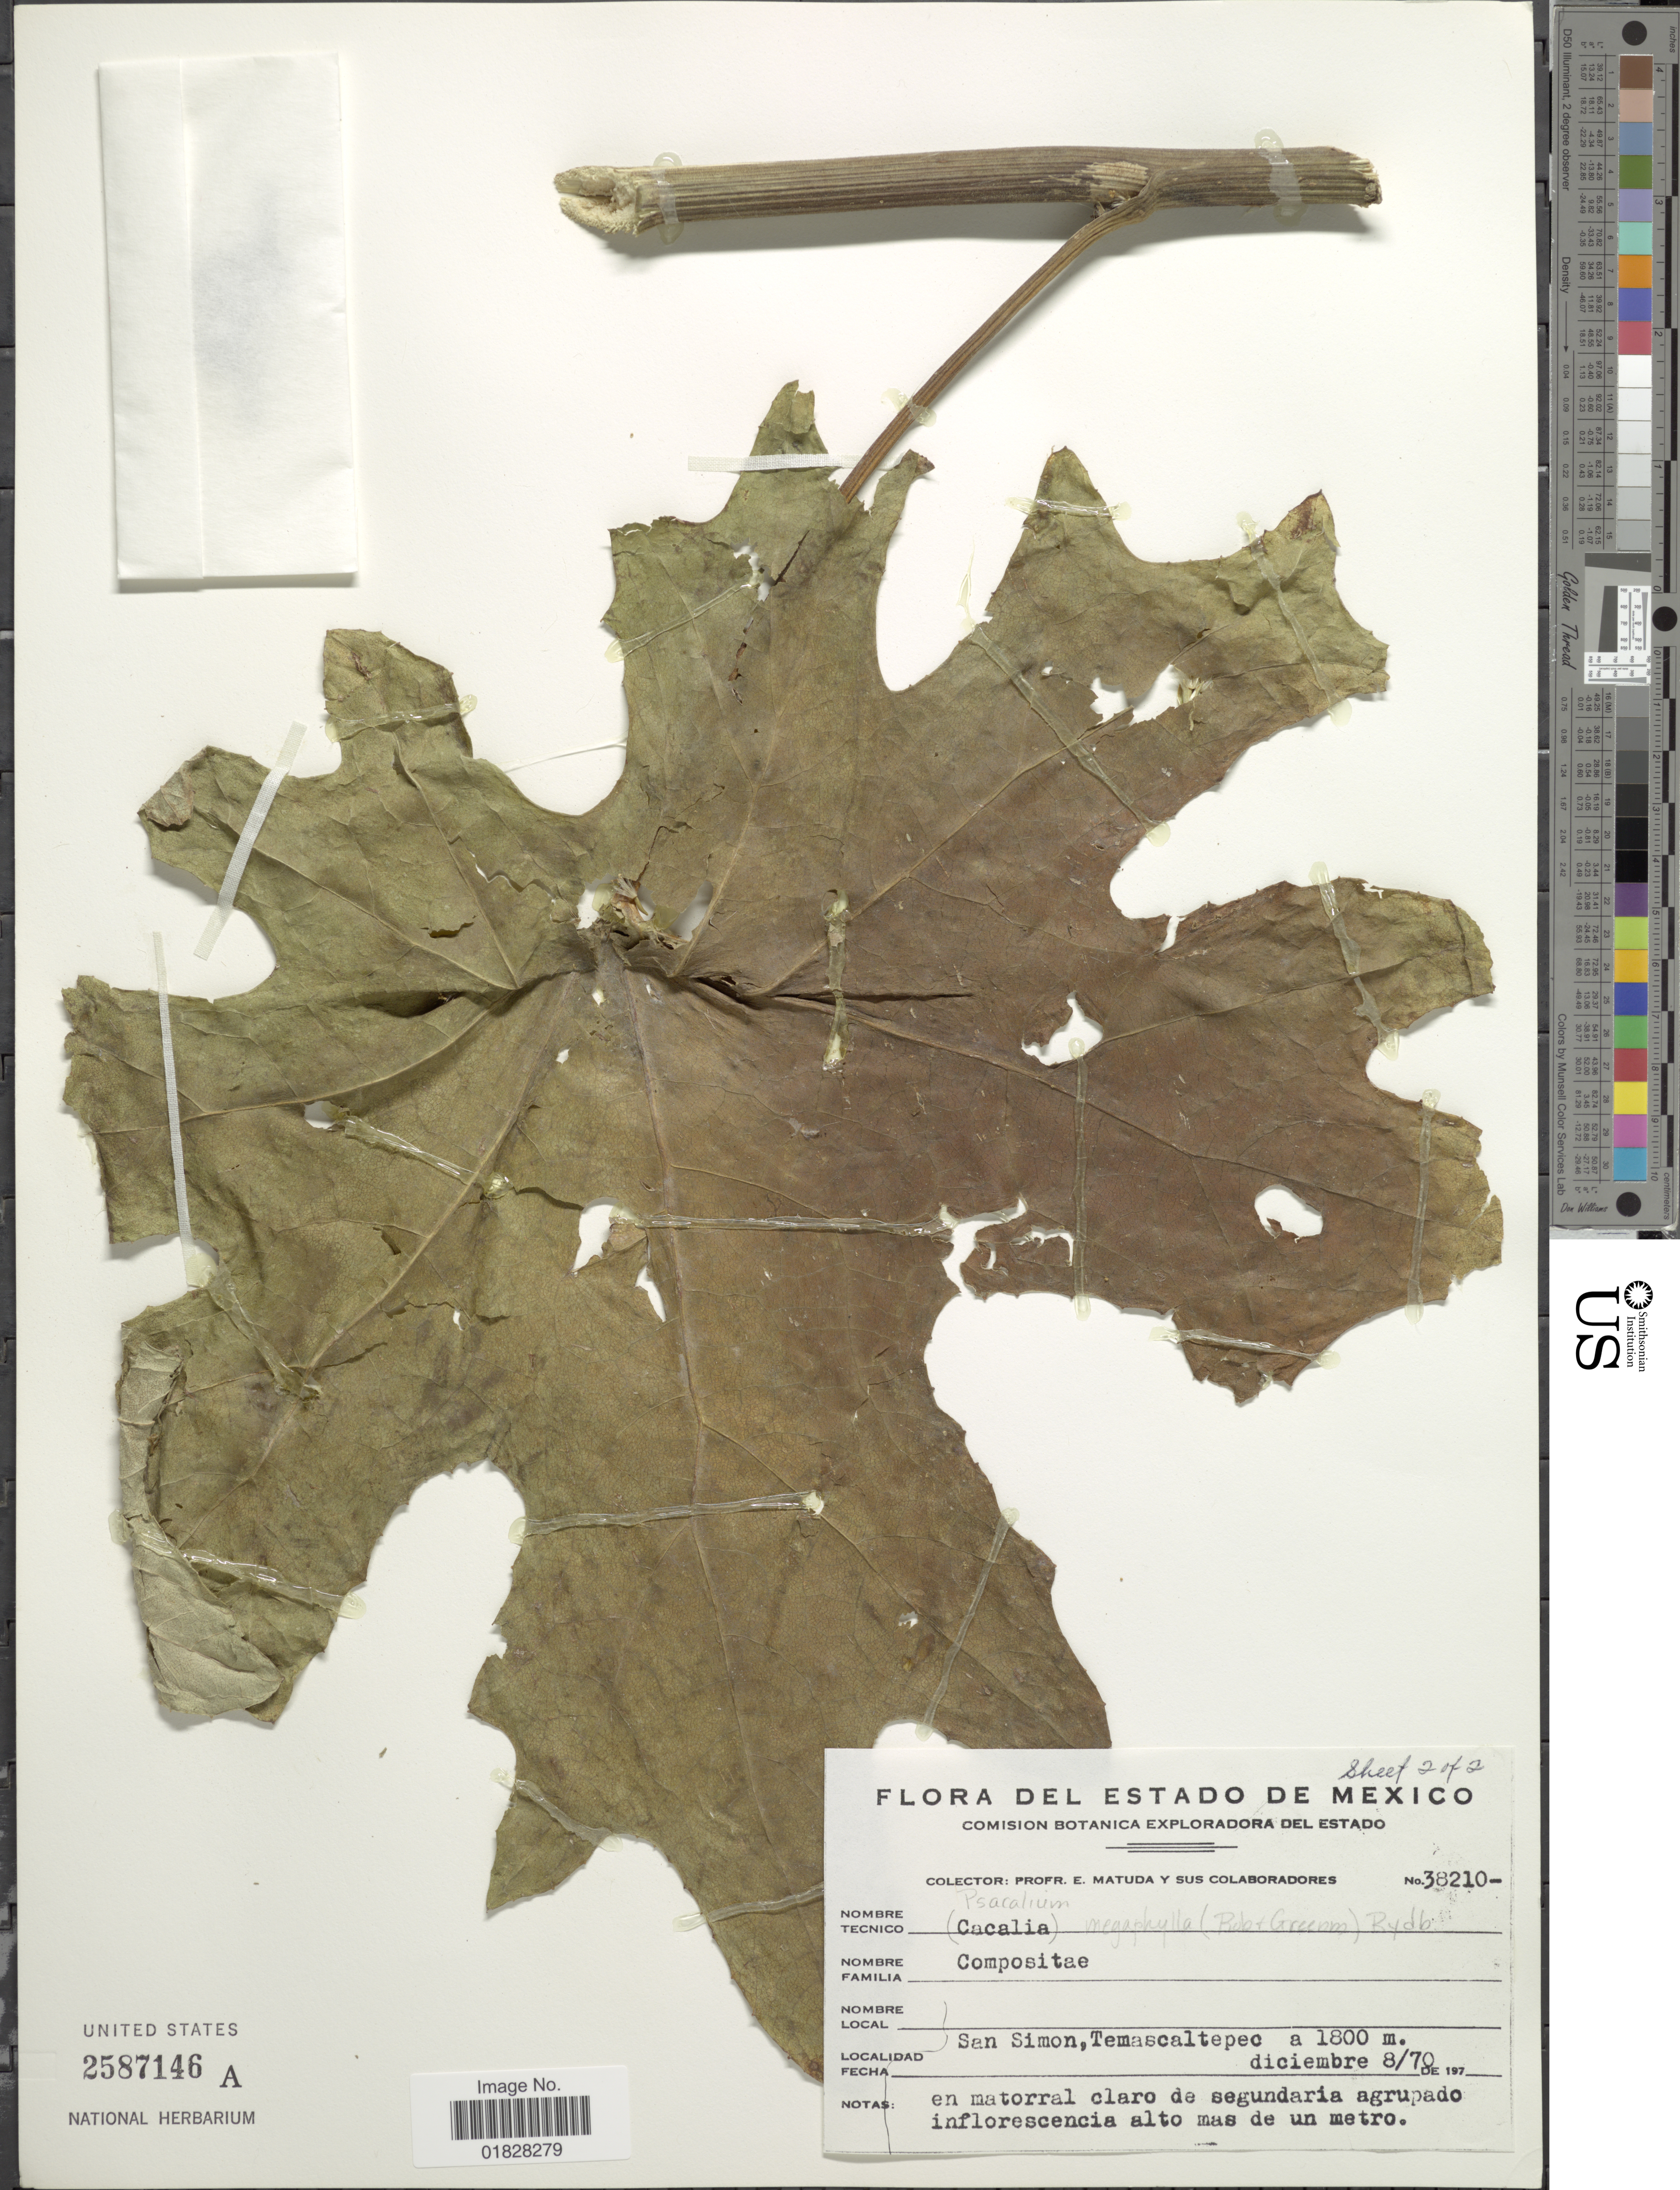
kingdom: Plantae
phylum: Tracheophyta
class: Magnoliopsida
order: Asterales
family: Asteraceae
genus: Psacalium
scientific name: Psacalium megaphyllum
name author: (B.L. Rob. & Greenm.) Rydb.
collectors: E. Matuda & et al.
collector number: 38210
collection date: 1970-12-08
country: Mexico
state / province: México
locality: Estado de Mexico. San Simon, Temascaltepec.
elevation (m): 1800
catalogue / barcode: US 2587146A